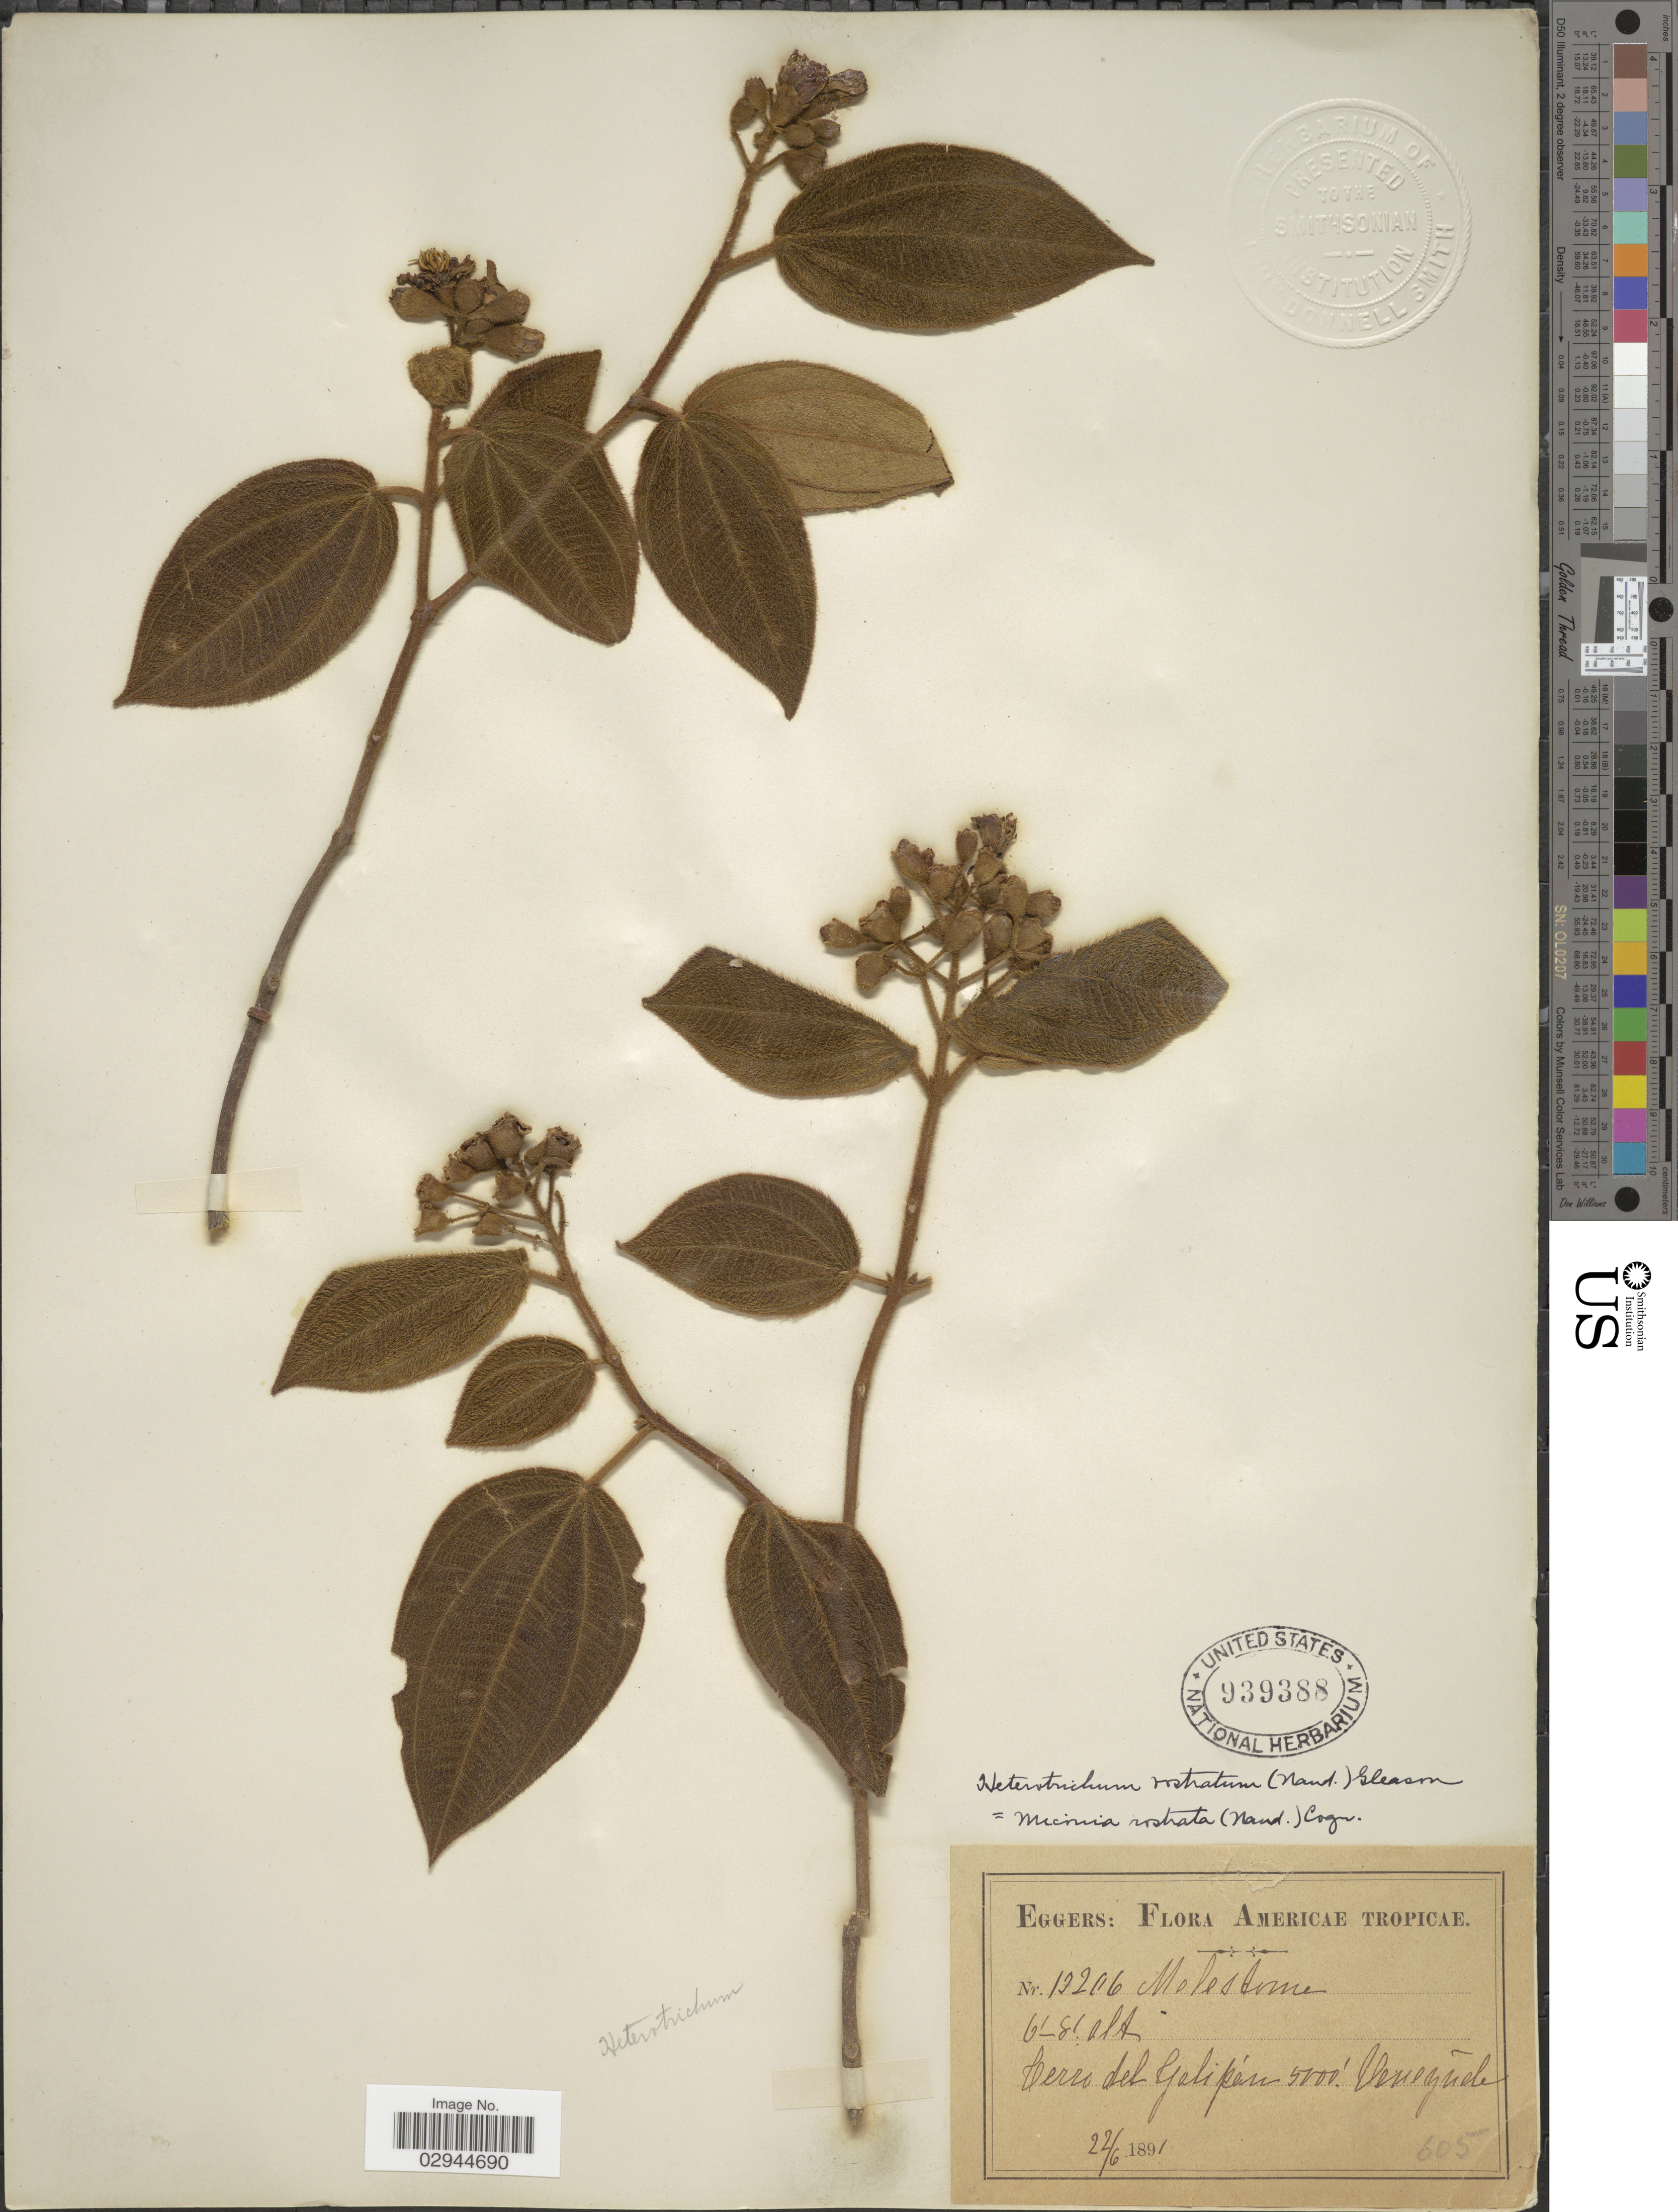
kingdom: Plantae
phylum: Tracheophyta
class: Magnoliopsida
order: Myrtales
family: Melastomataceae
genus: Miconia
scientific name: Miconia tuberculata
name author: (Naudin) Triana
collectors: -. Eggers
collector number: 12206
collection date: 1891-06-22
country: Venezuela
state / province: Vargas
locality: Cerro del Galipan.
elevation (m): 1524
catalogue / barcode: US 939388